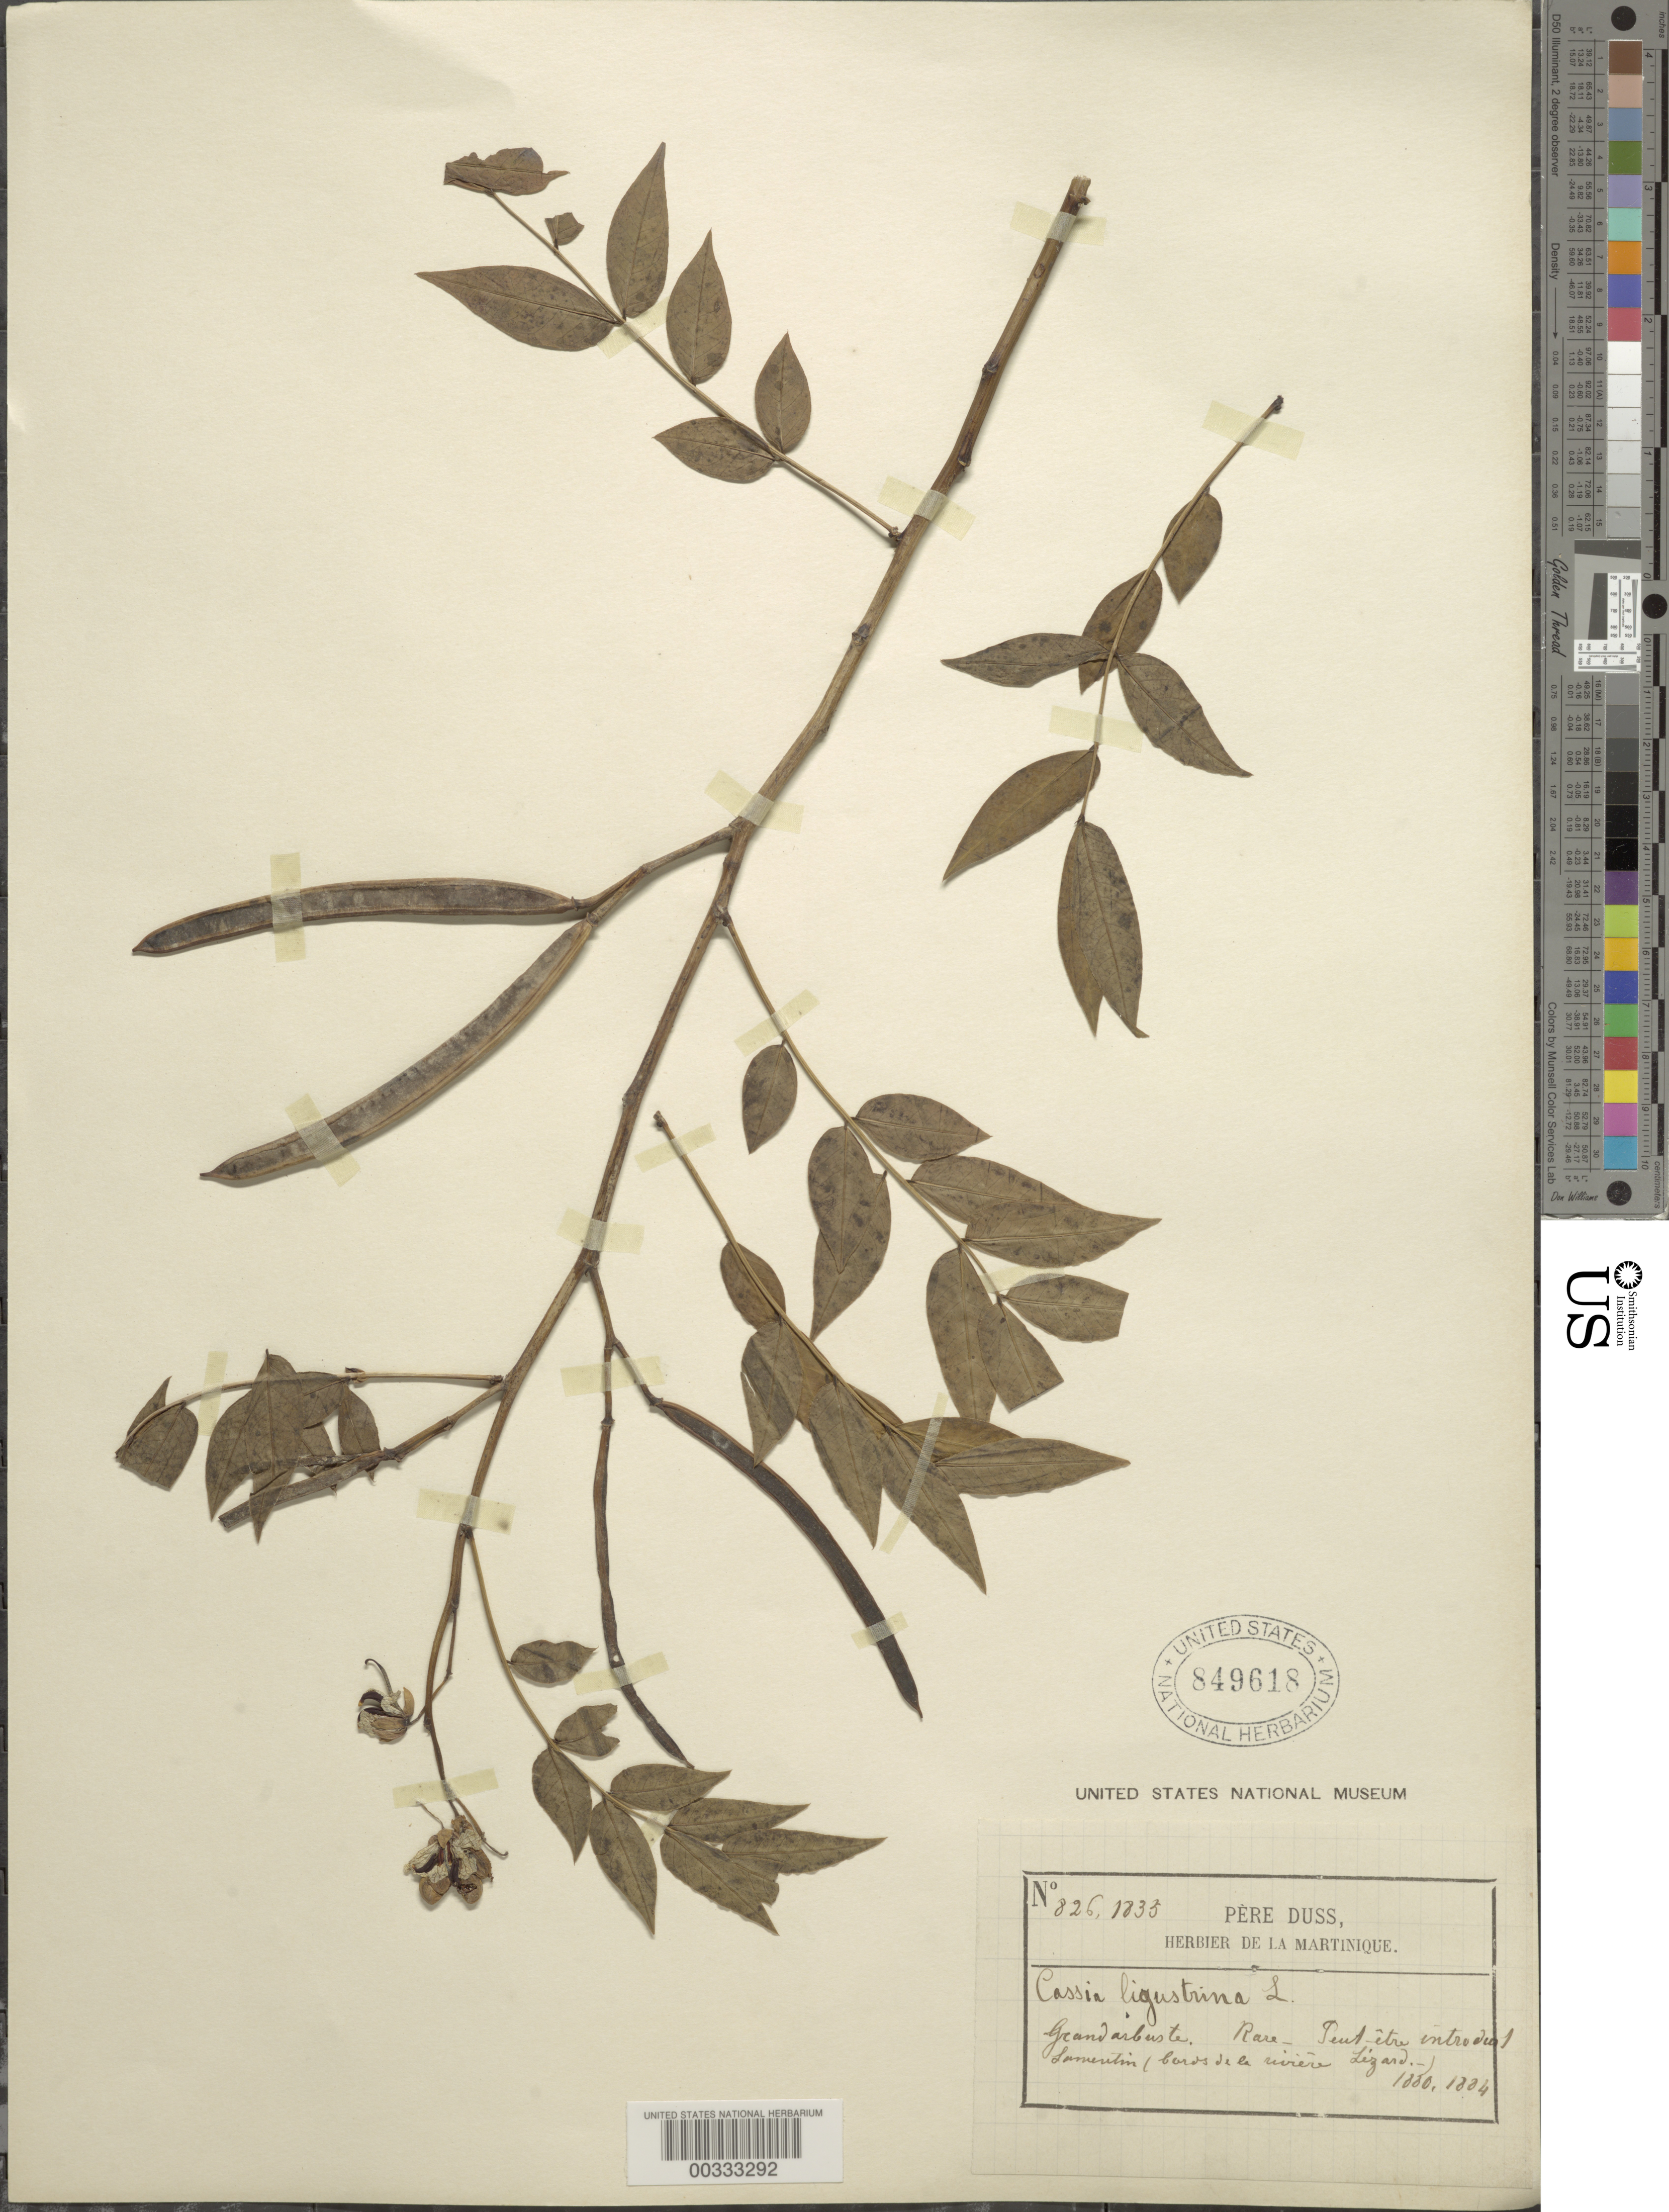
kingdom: Plantae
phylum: Tracheophyta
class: Magnoliopsida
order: Fabales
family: Fabaceae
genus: Senna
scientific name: Senna sophera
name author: (L.) Roxb.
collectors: Père Duss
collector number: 8261835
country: Martinique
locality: Lizard rivier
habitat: Edge of river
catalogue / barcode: US 849618